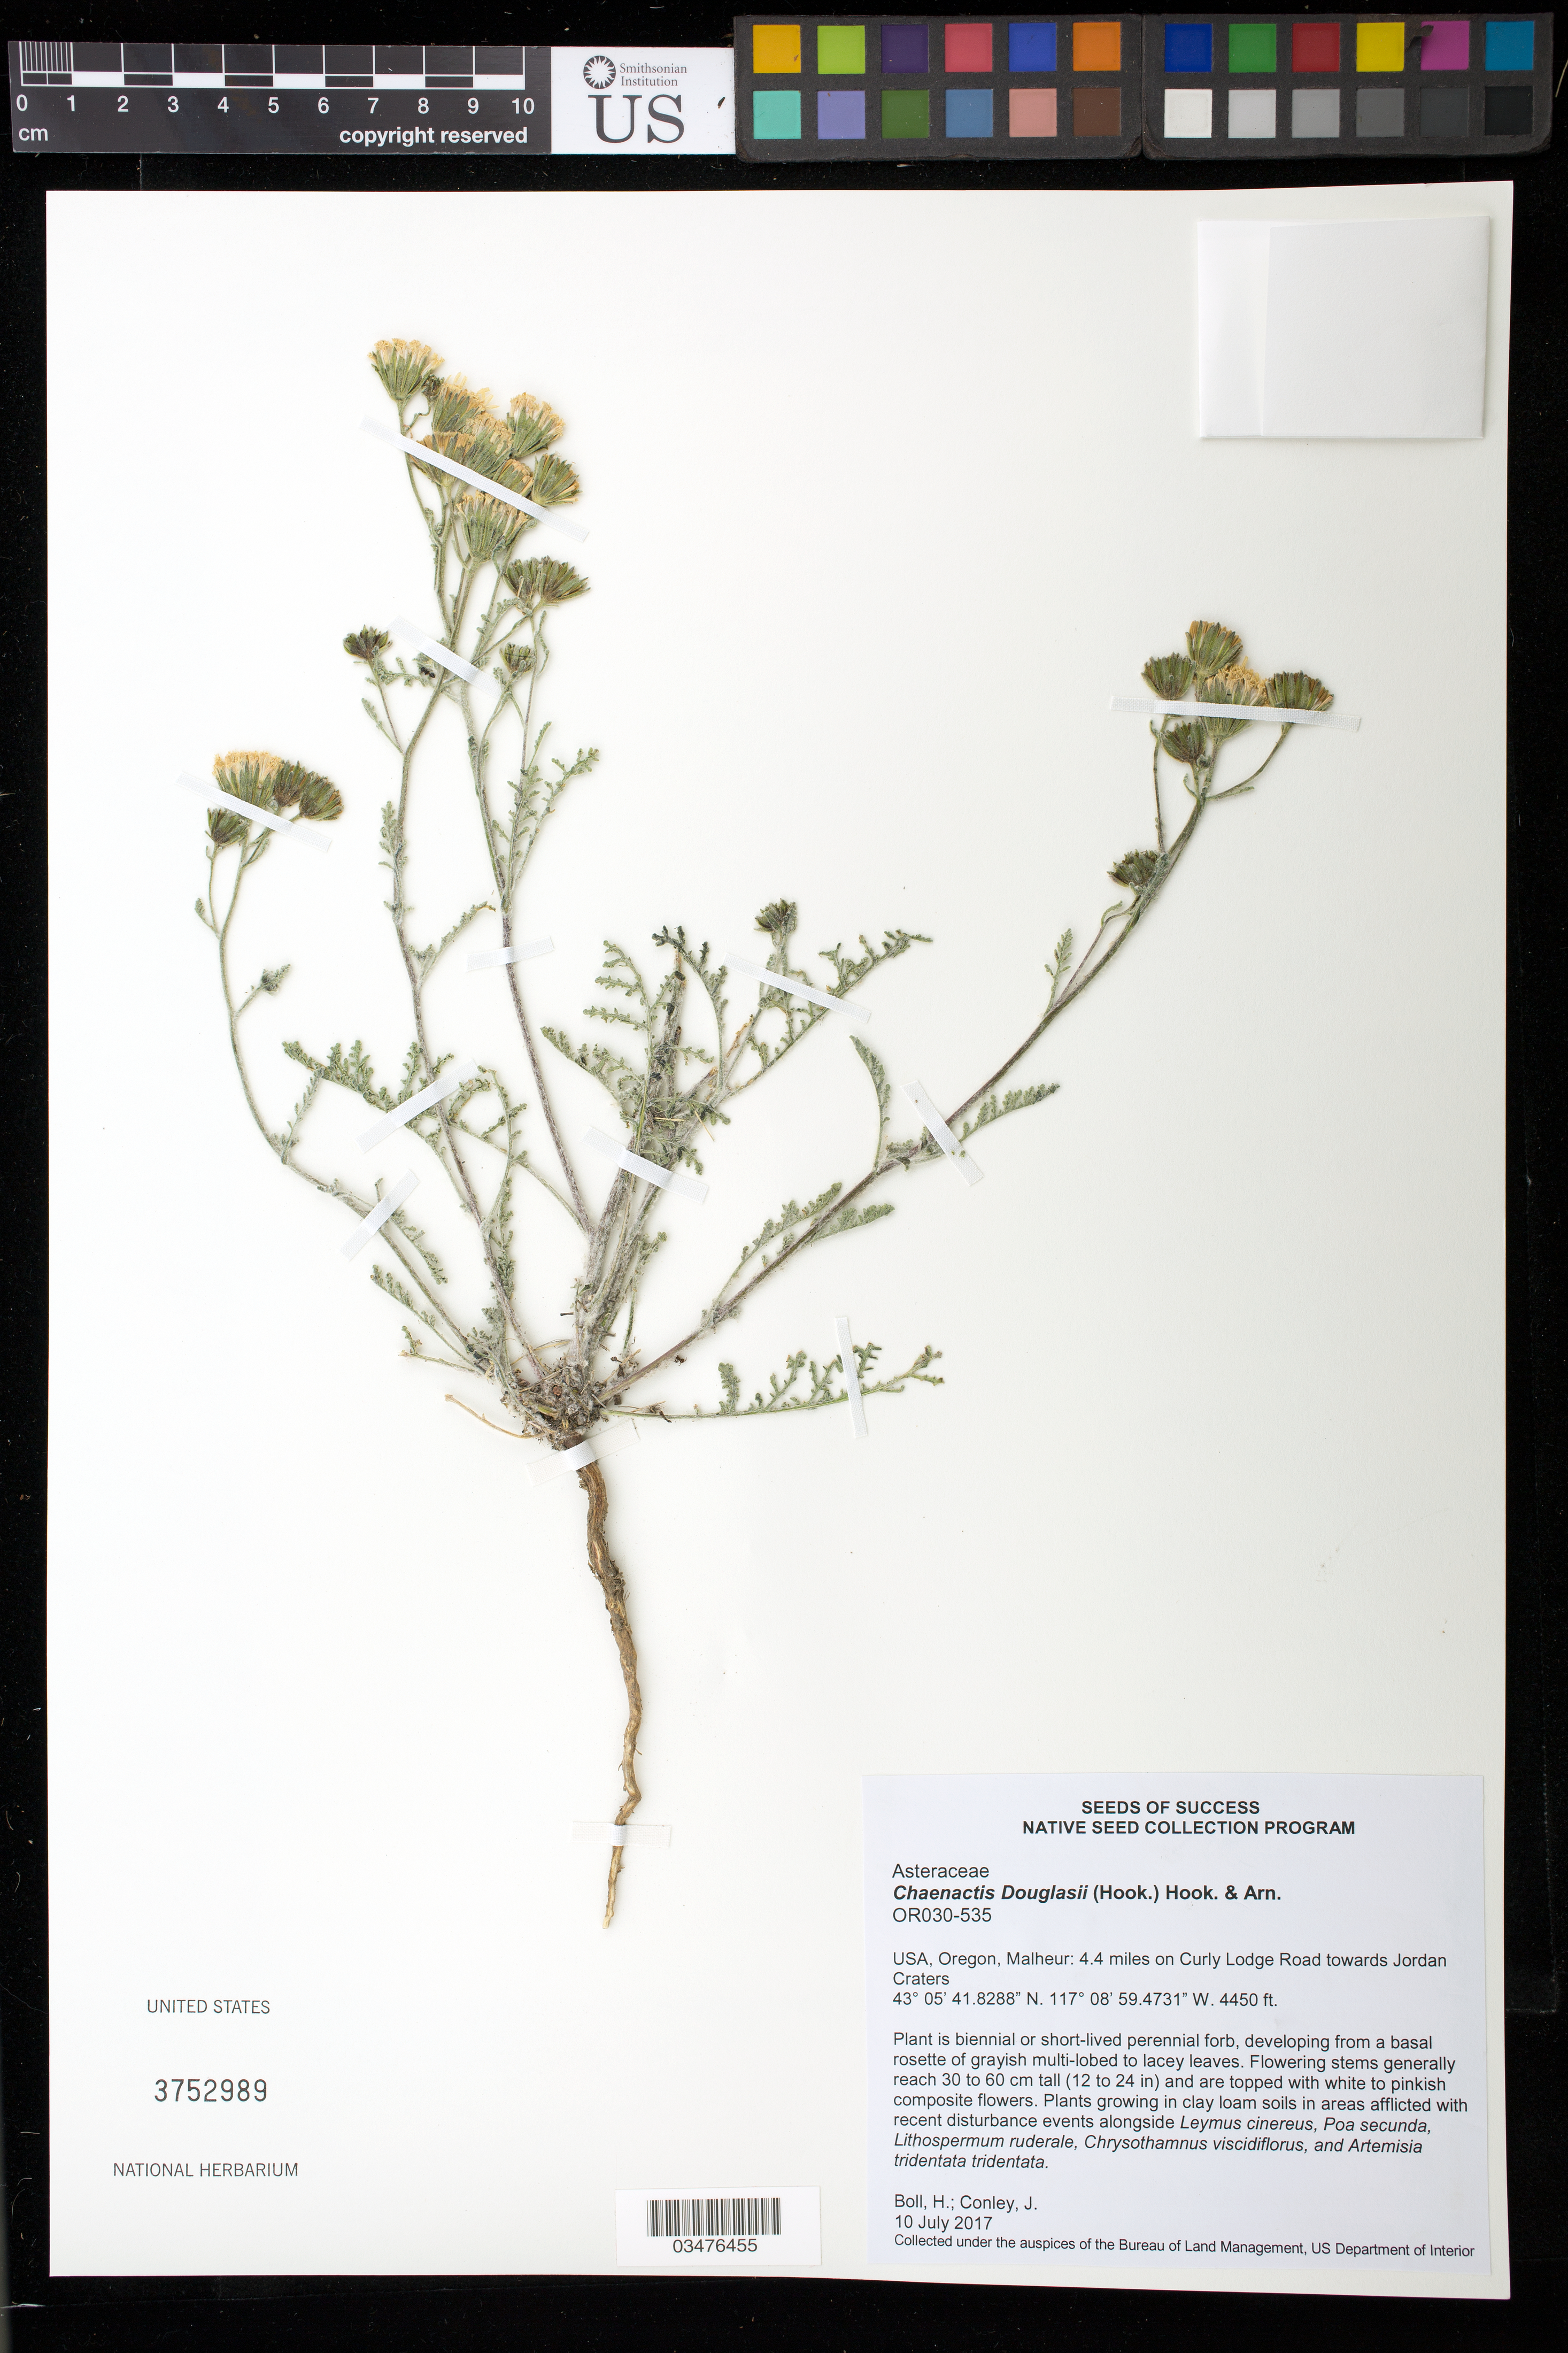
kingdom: Plantae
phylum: Tracheophyta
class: Magnoliopsida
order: Asterales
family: Asteraceae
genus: Chaenactis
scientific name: Chaenactis douglasii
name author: Hook. & Arn.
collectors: H. Boll & J. Conley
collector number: OR030-535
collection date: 2017-07-10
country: United States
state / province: Oregon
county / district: Malheur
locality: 4.4 mi. on Curly Lodge Road towards Jordan Craters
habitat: Disturbed loamy hillside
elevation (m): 1356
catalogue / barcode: US 3752989